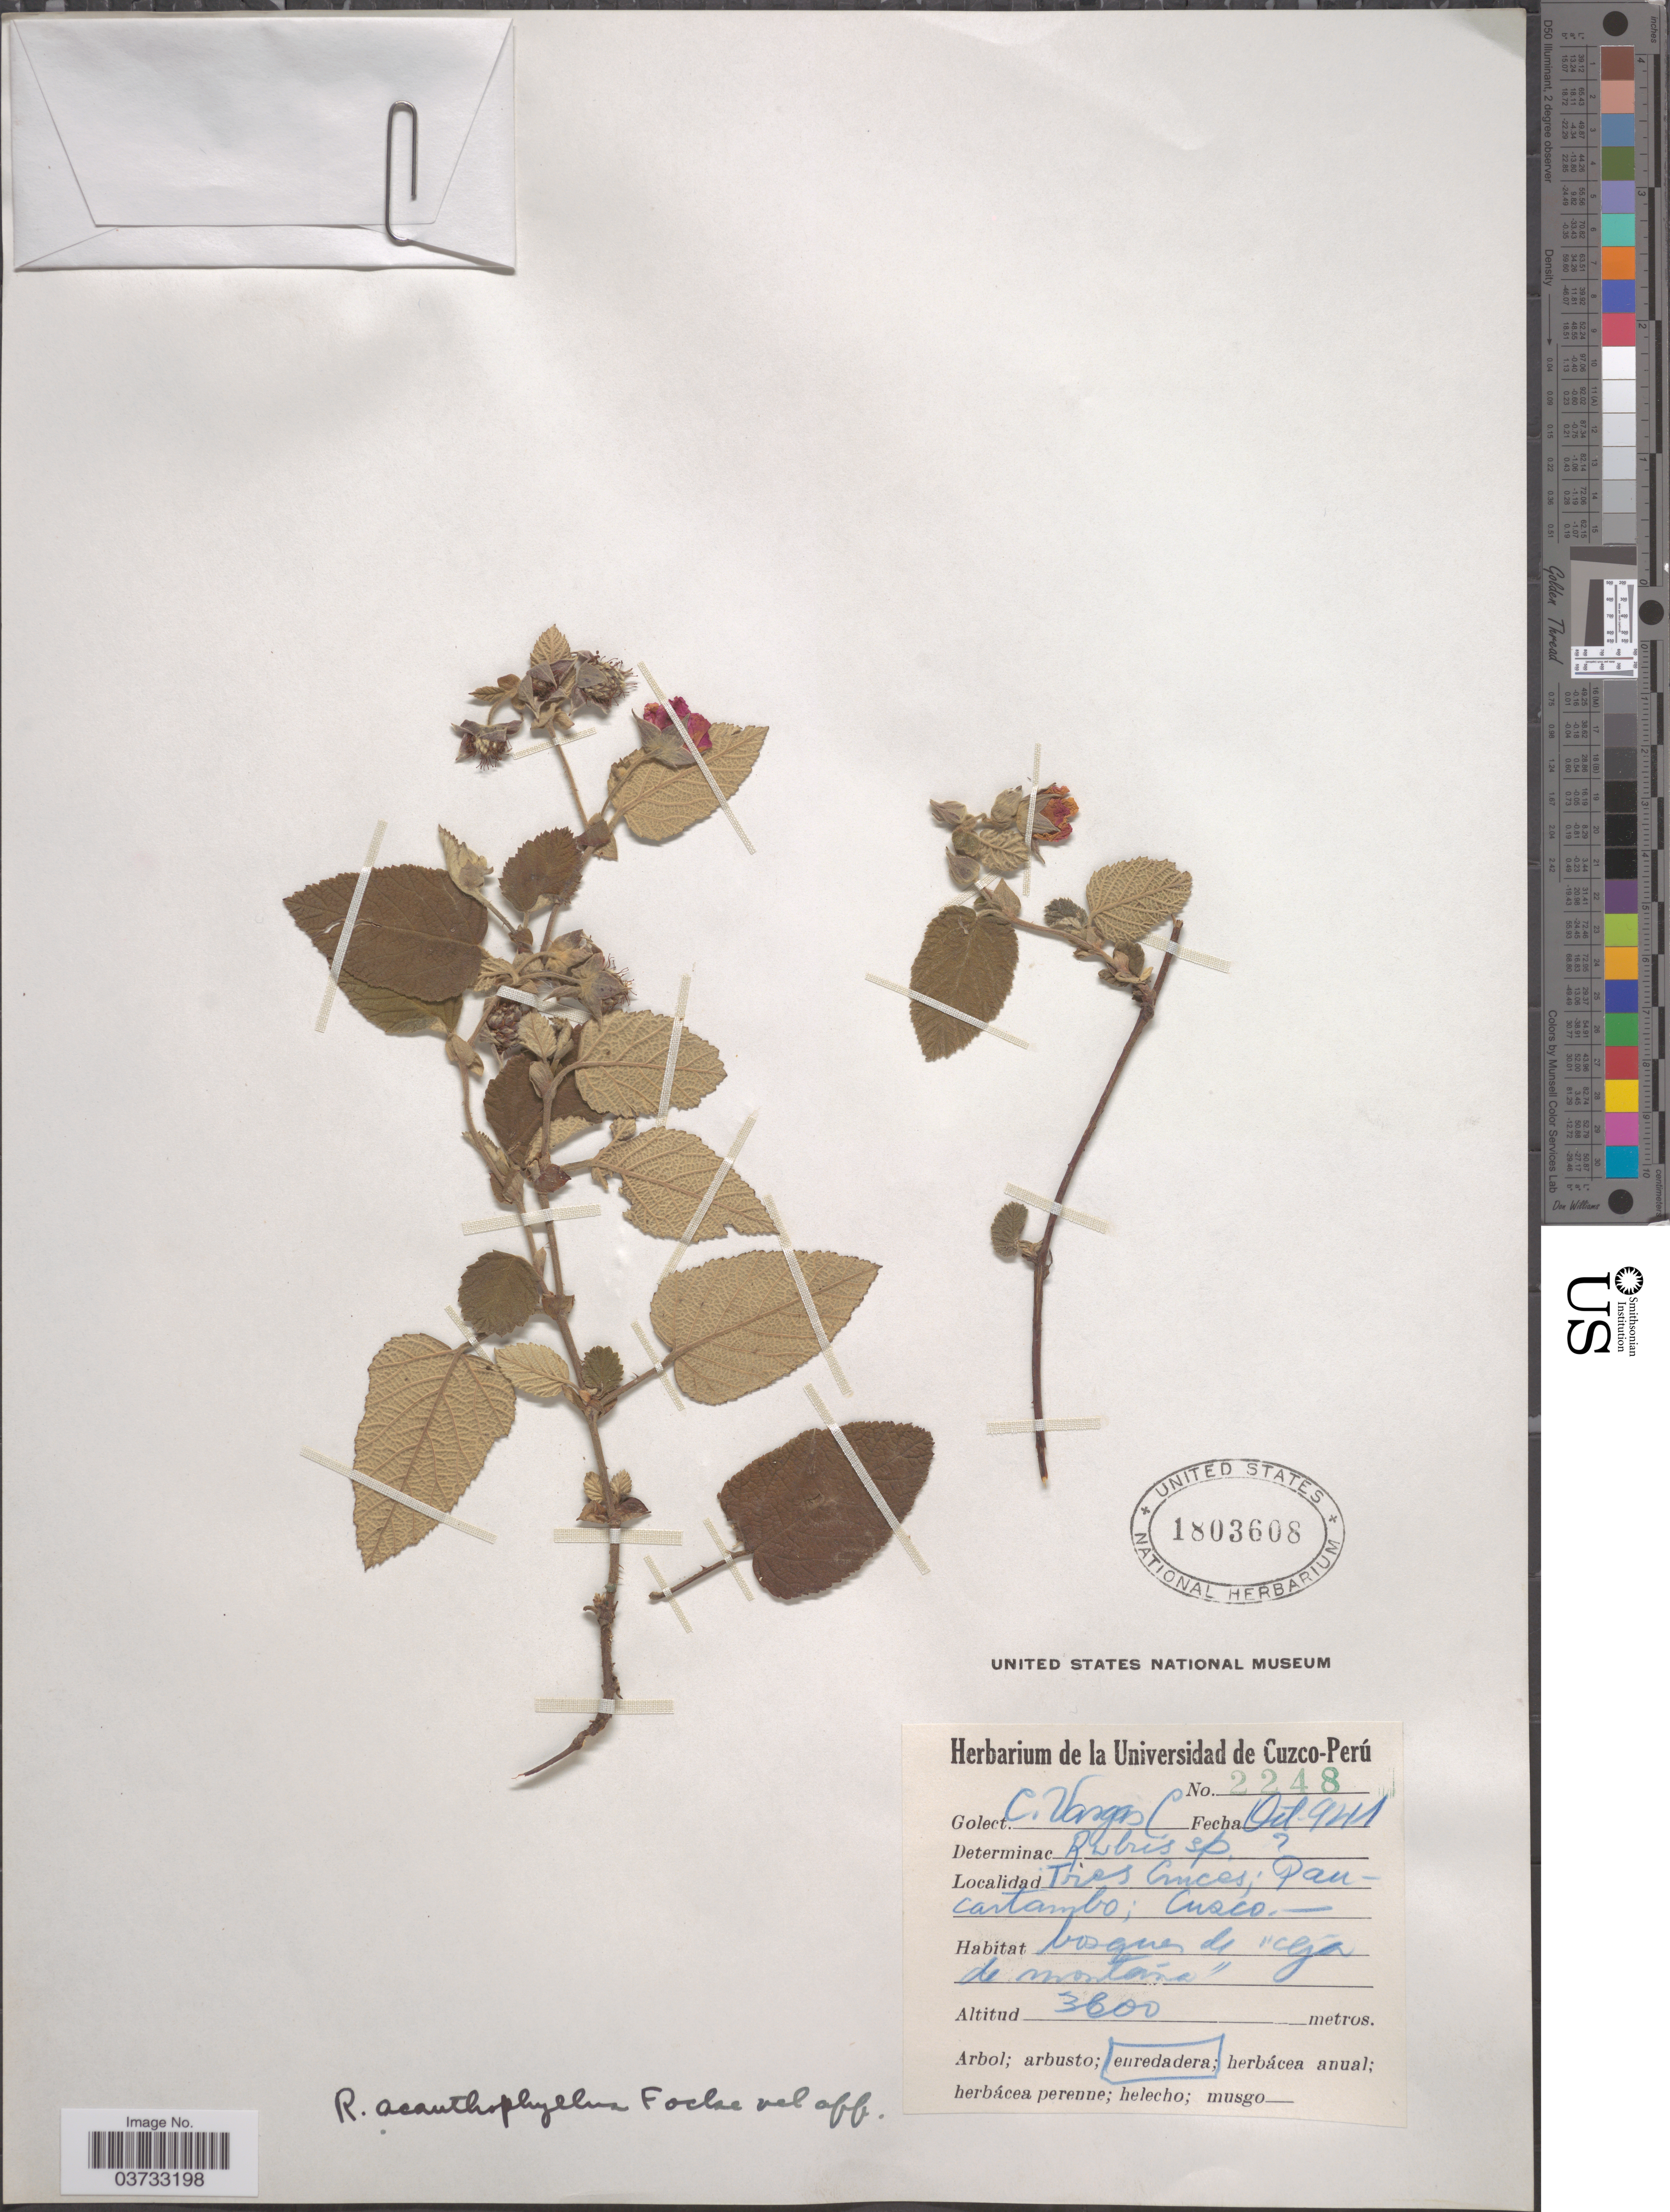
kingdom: Plantae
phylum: Tracheophyta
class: Magnoliopsida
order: Rosales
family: Rosaceae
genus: Rubus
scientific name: Rubus acanthophyllos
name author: Focke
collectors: C. Vargas Calderón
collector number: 2248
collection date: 1941-10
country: Peru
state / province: Cusco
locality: Tres Cruces; Pancartambo; Cuzco.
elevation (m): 3600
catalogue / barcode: US 1803608